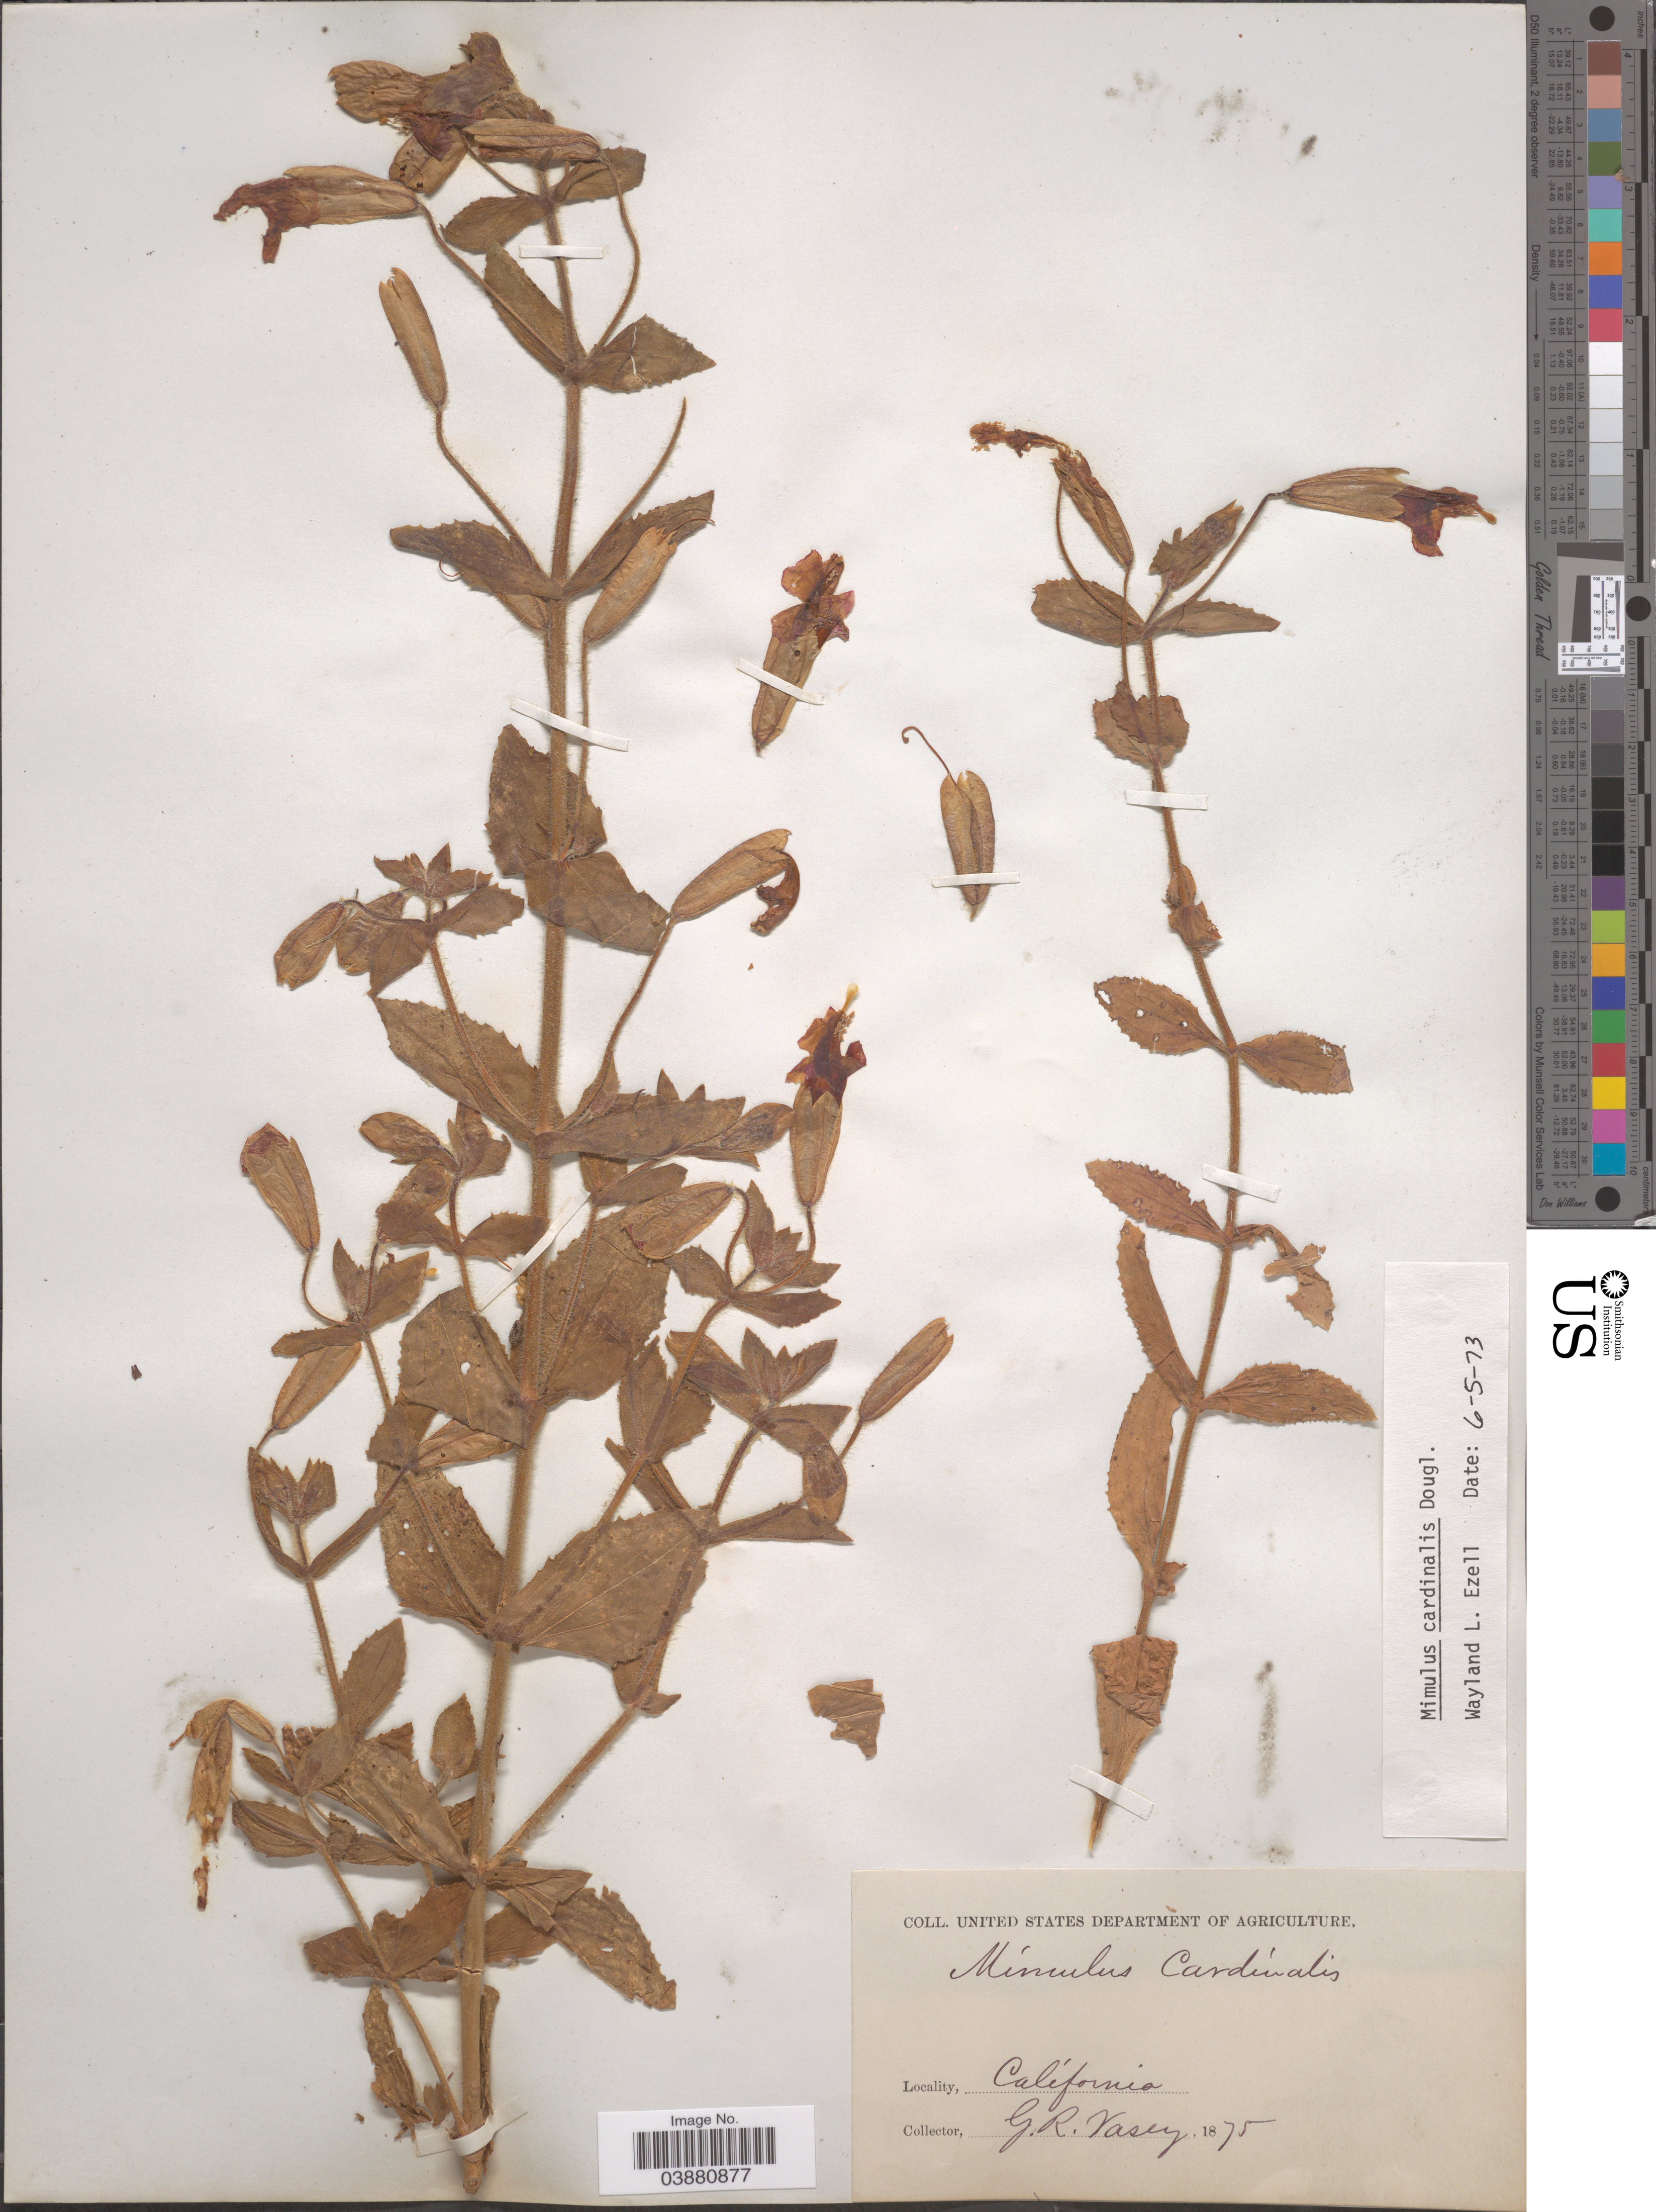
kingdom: Plantae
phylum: Tracheophyta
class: Magnoliopsida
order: Lamiales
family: Phrymaceae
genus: Mimulus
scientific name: Mimulus cardinalis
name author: Douglas ex Benth.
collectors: G. R. Vasey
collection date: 1875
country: United States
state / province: California